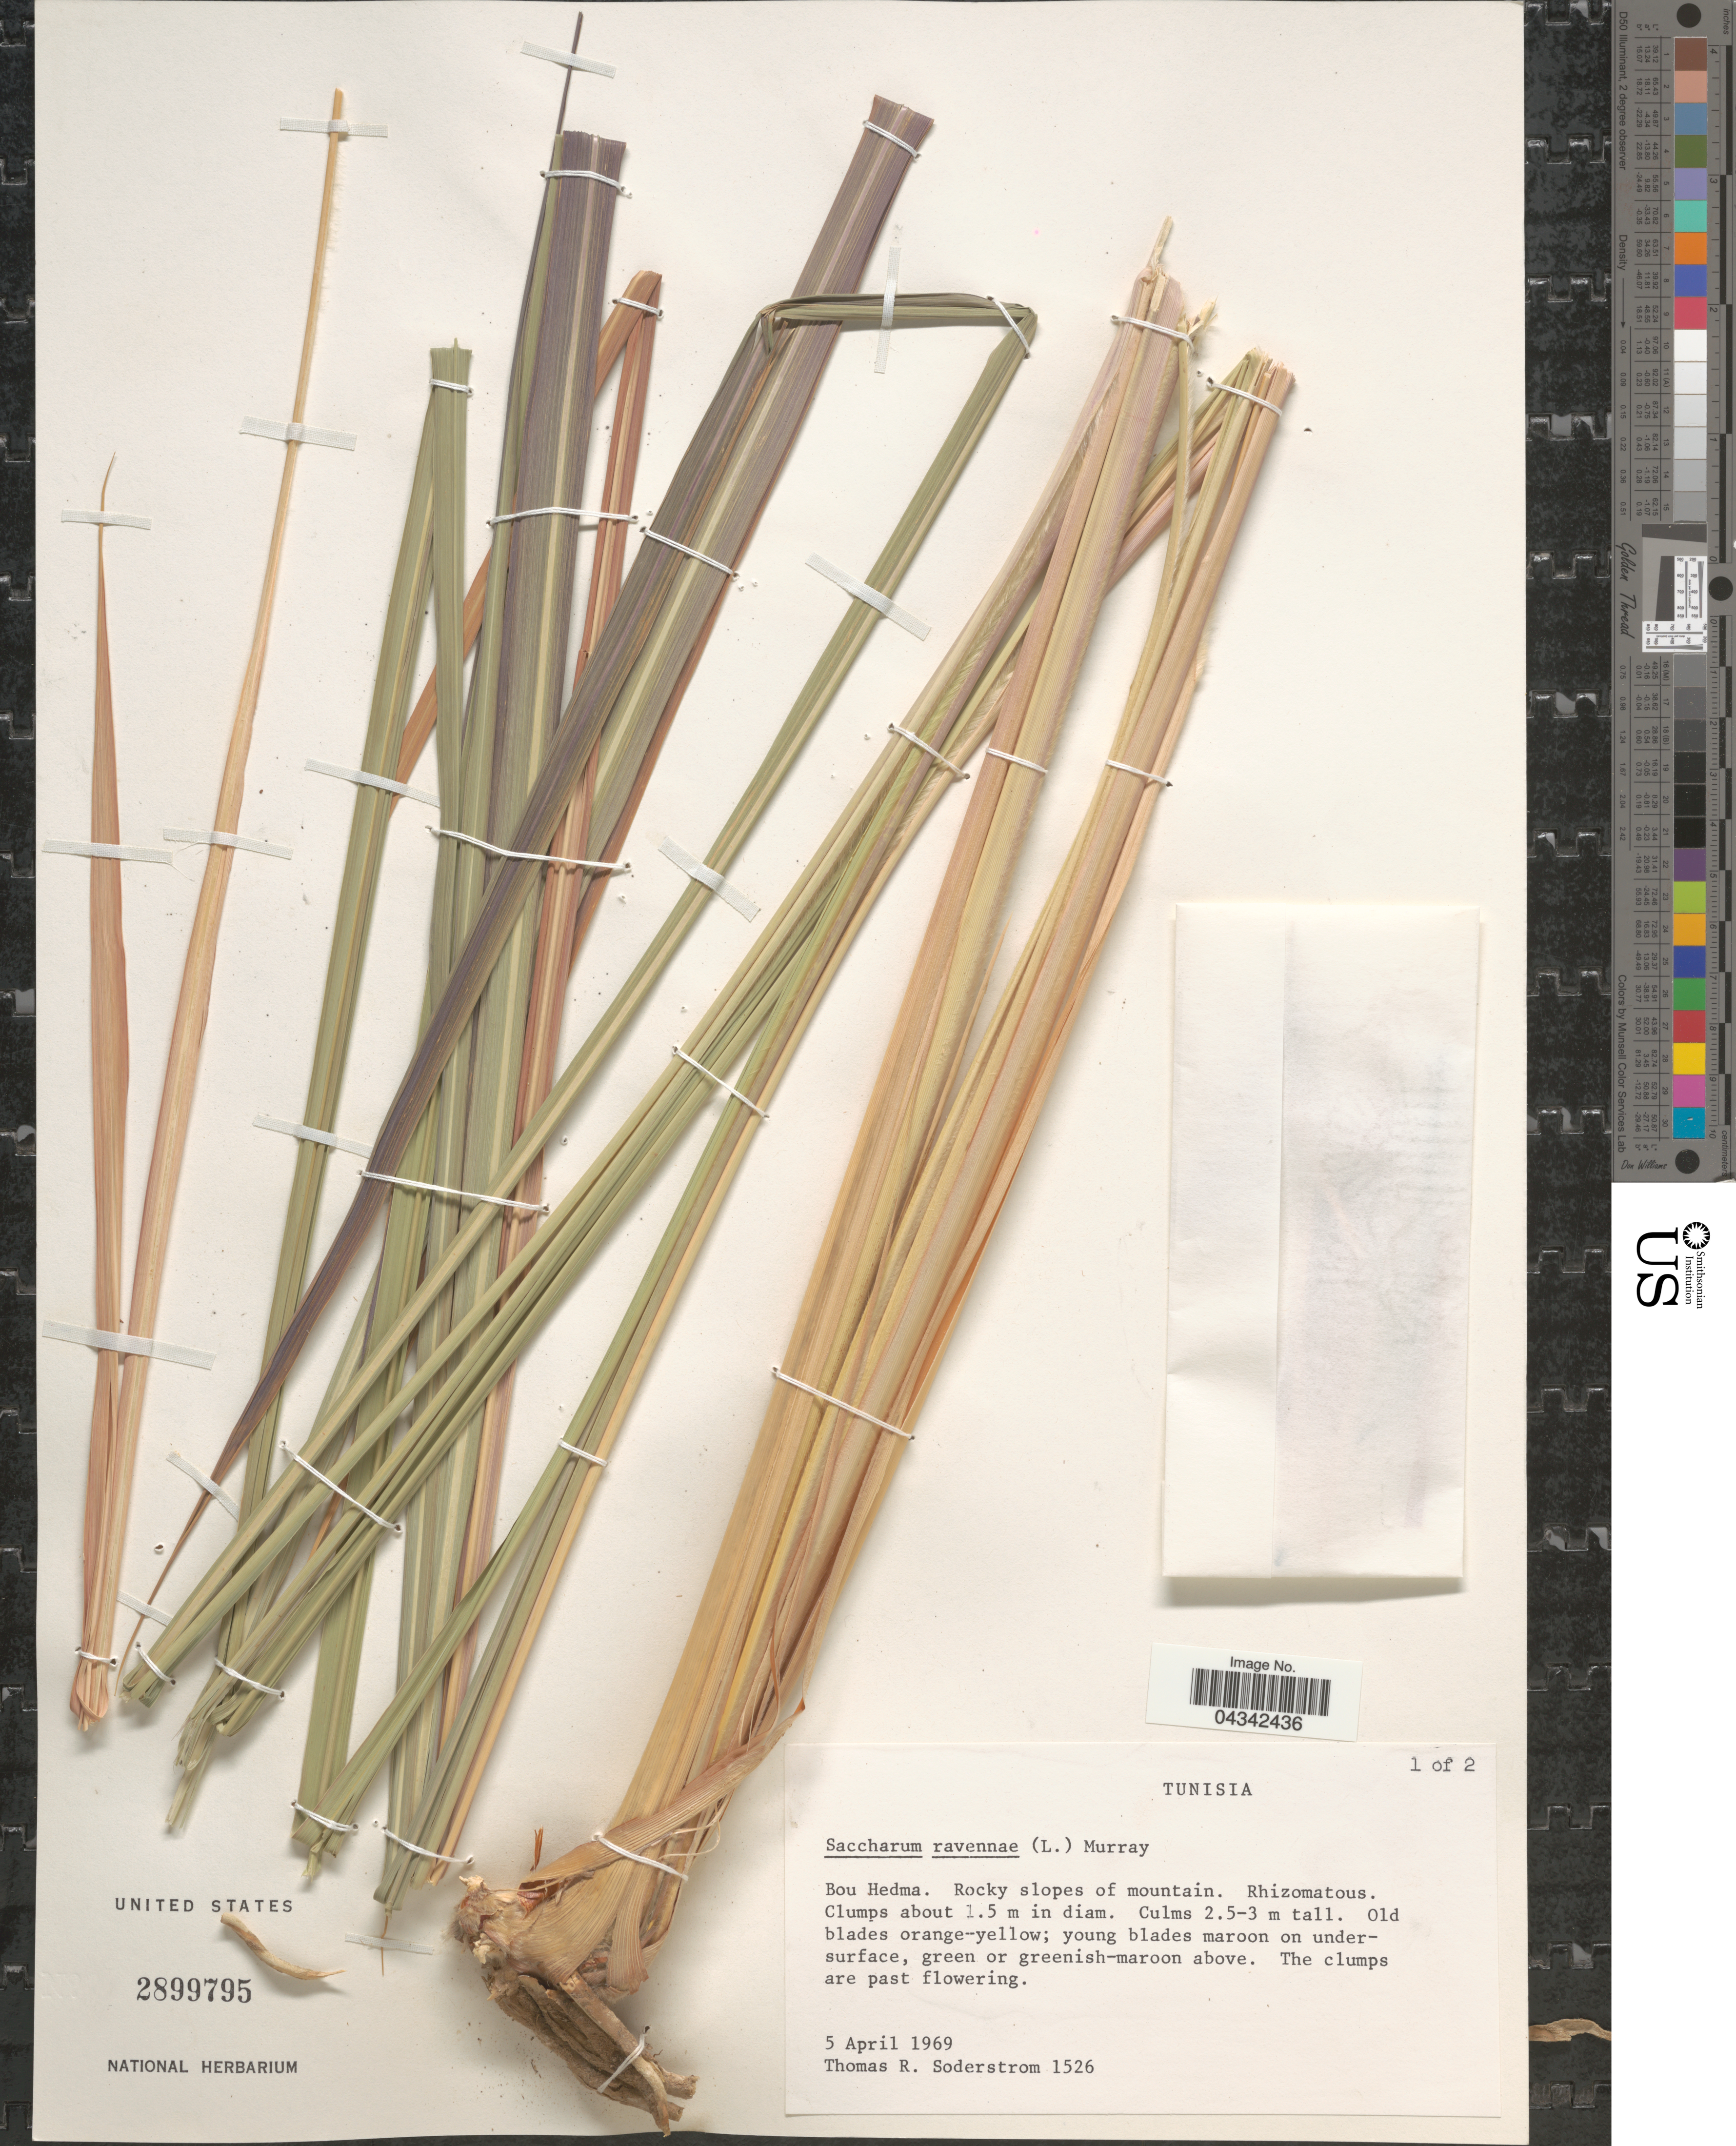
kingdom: Plantae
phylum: Tracheophyta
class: Liliopsida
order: Poales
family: Poaceae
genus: Tripidium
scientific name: Tripidium ravennae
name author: (L.) H. Scholz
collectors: T. R. Soderstrom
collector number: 1526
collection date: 1969-04-05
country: Tunisia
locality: Bou Hedma. Rocky slopes of mountain.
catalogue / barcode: US 2899795